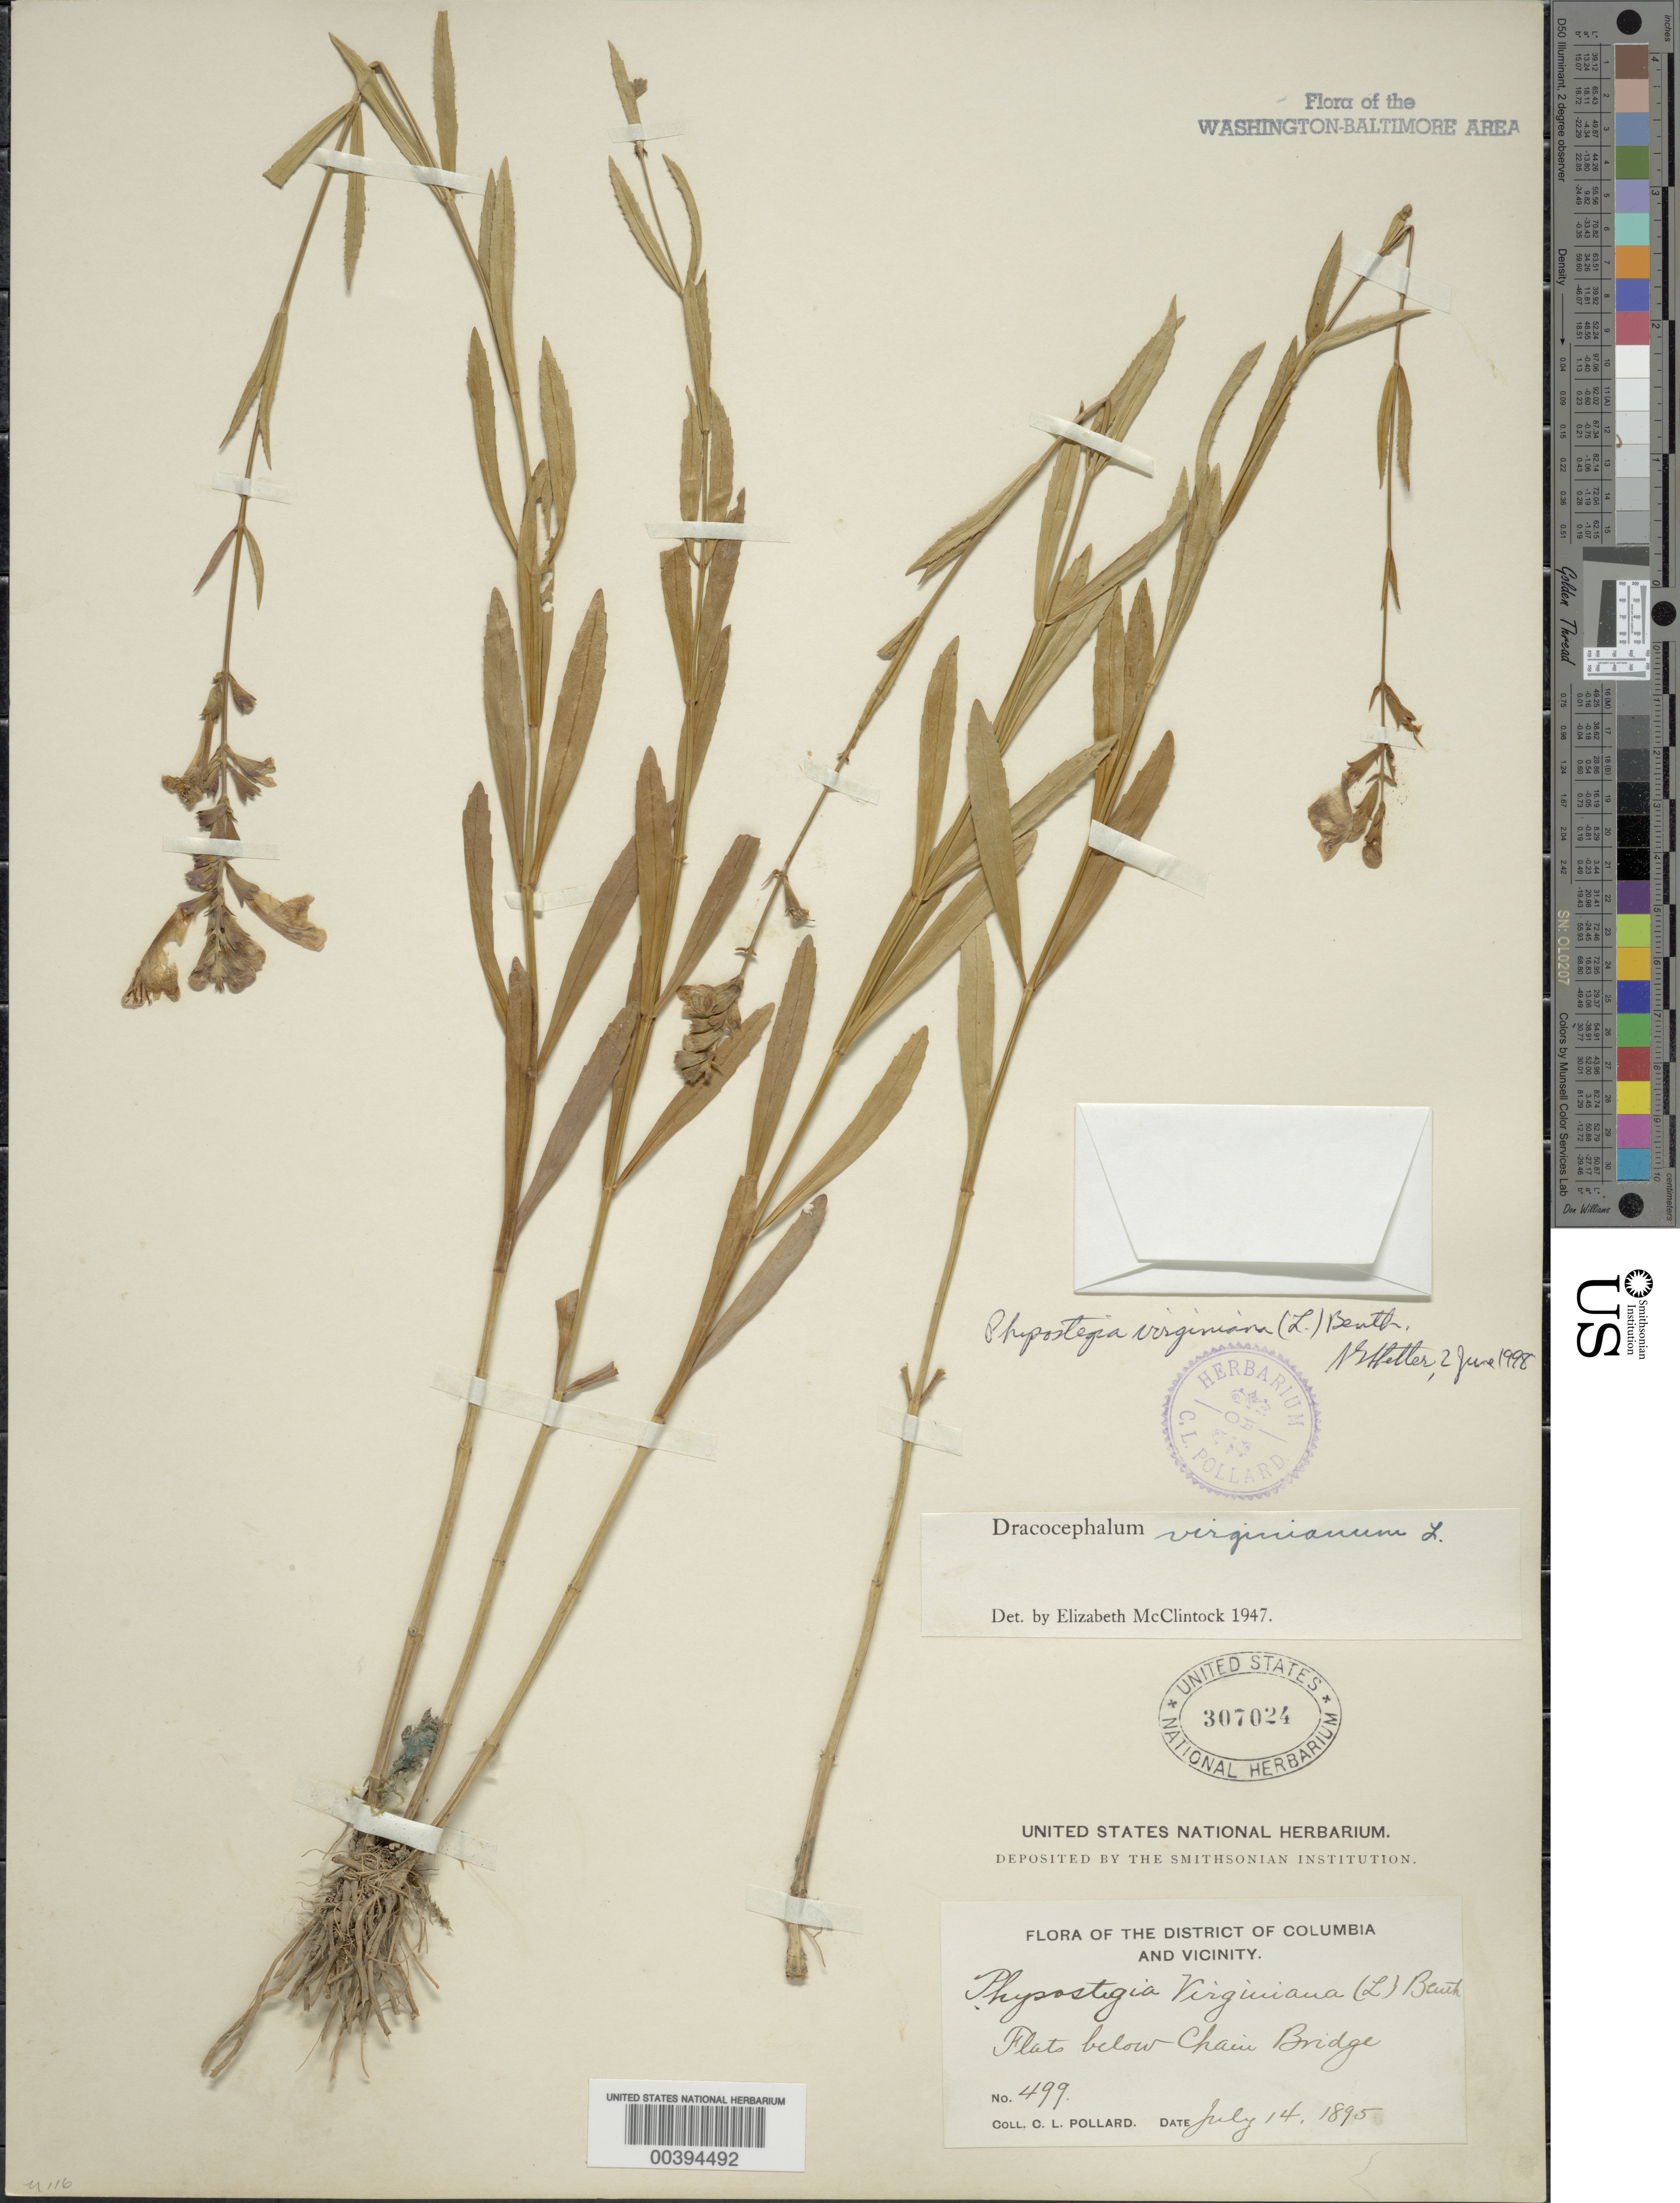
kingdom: Plantae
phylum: Tracheophyta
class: Magnoliopsida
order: Lamiales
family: Lamiaceae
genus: Physostegia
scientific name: Physostegia virginiana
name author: (L.) Benth.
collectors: C. L. Pollard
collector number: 499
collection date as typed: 14 Jul 1895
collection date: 1895-07-14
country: United States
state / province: District of Columbia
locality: Flats below Chain Bridge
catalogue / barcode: US 307024